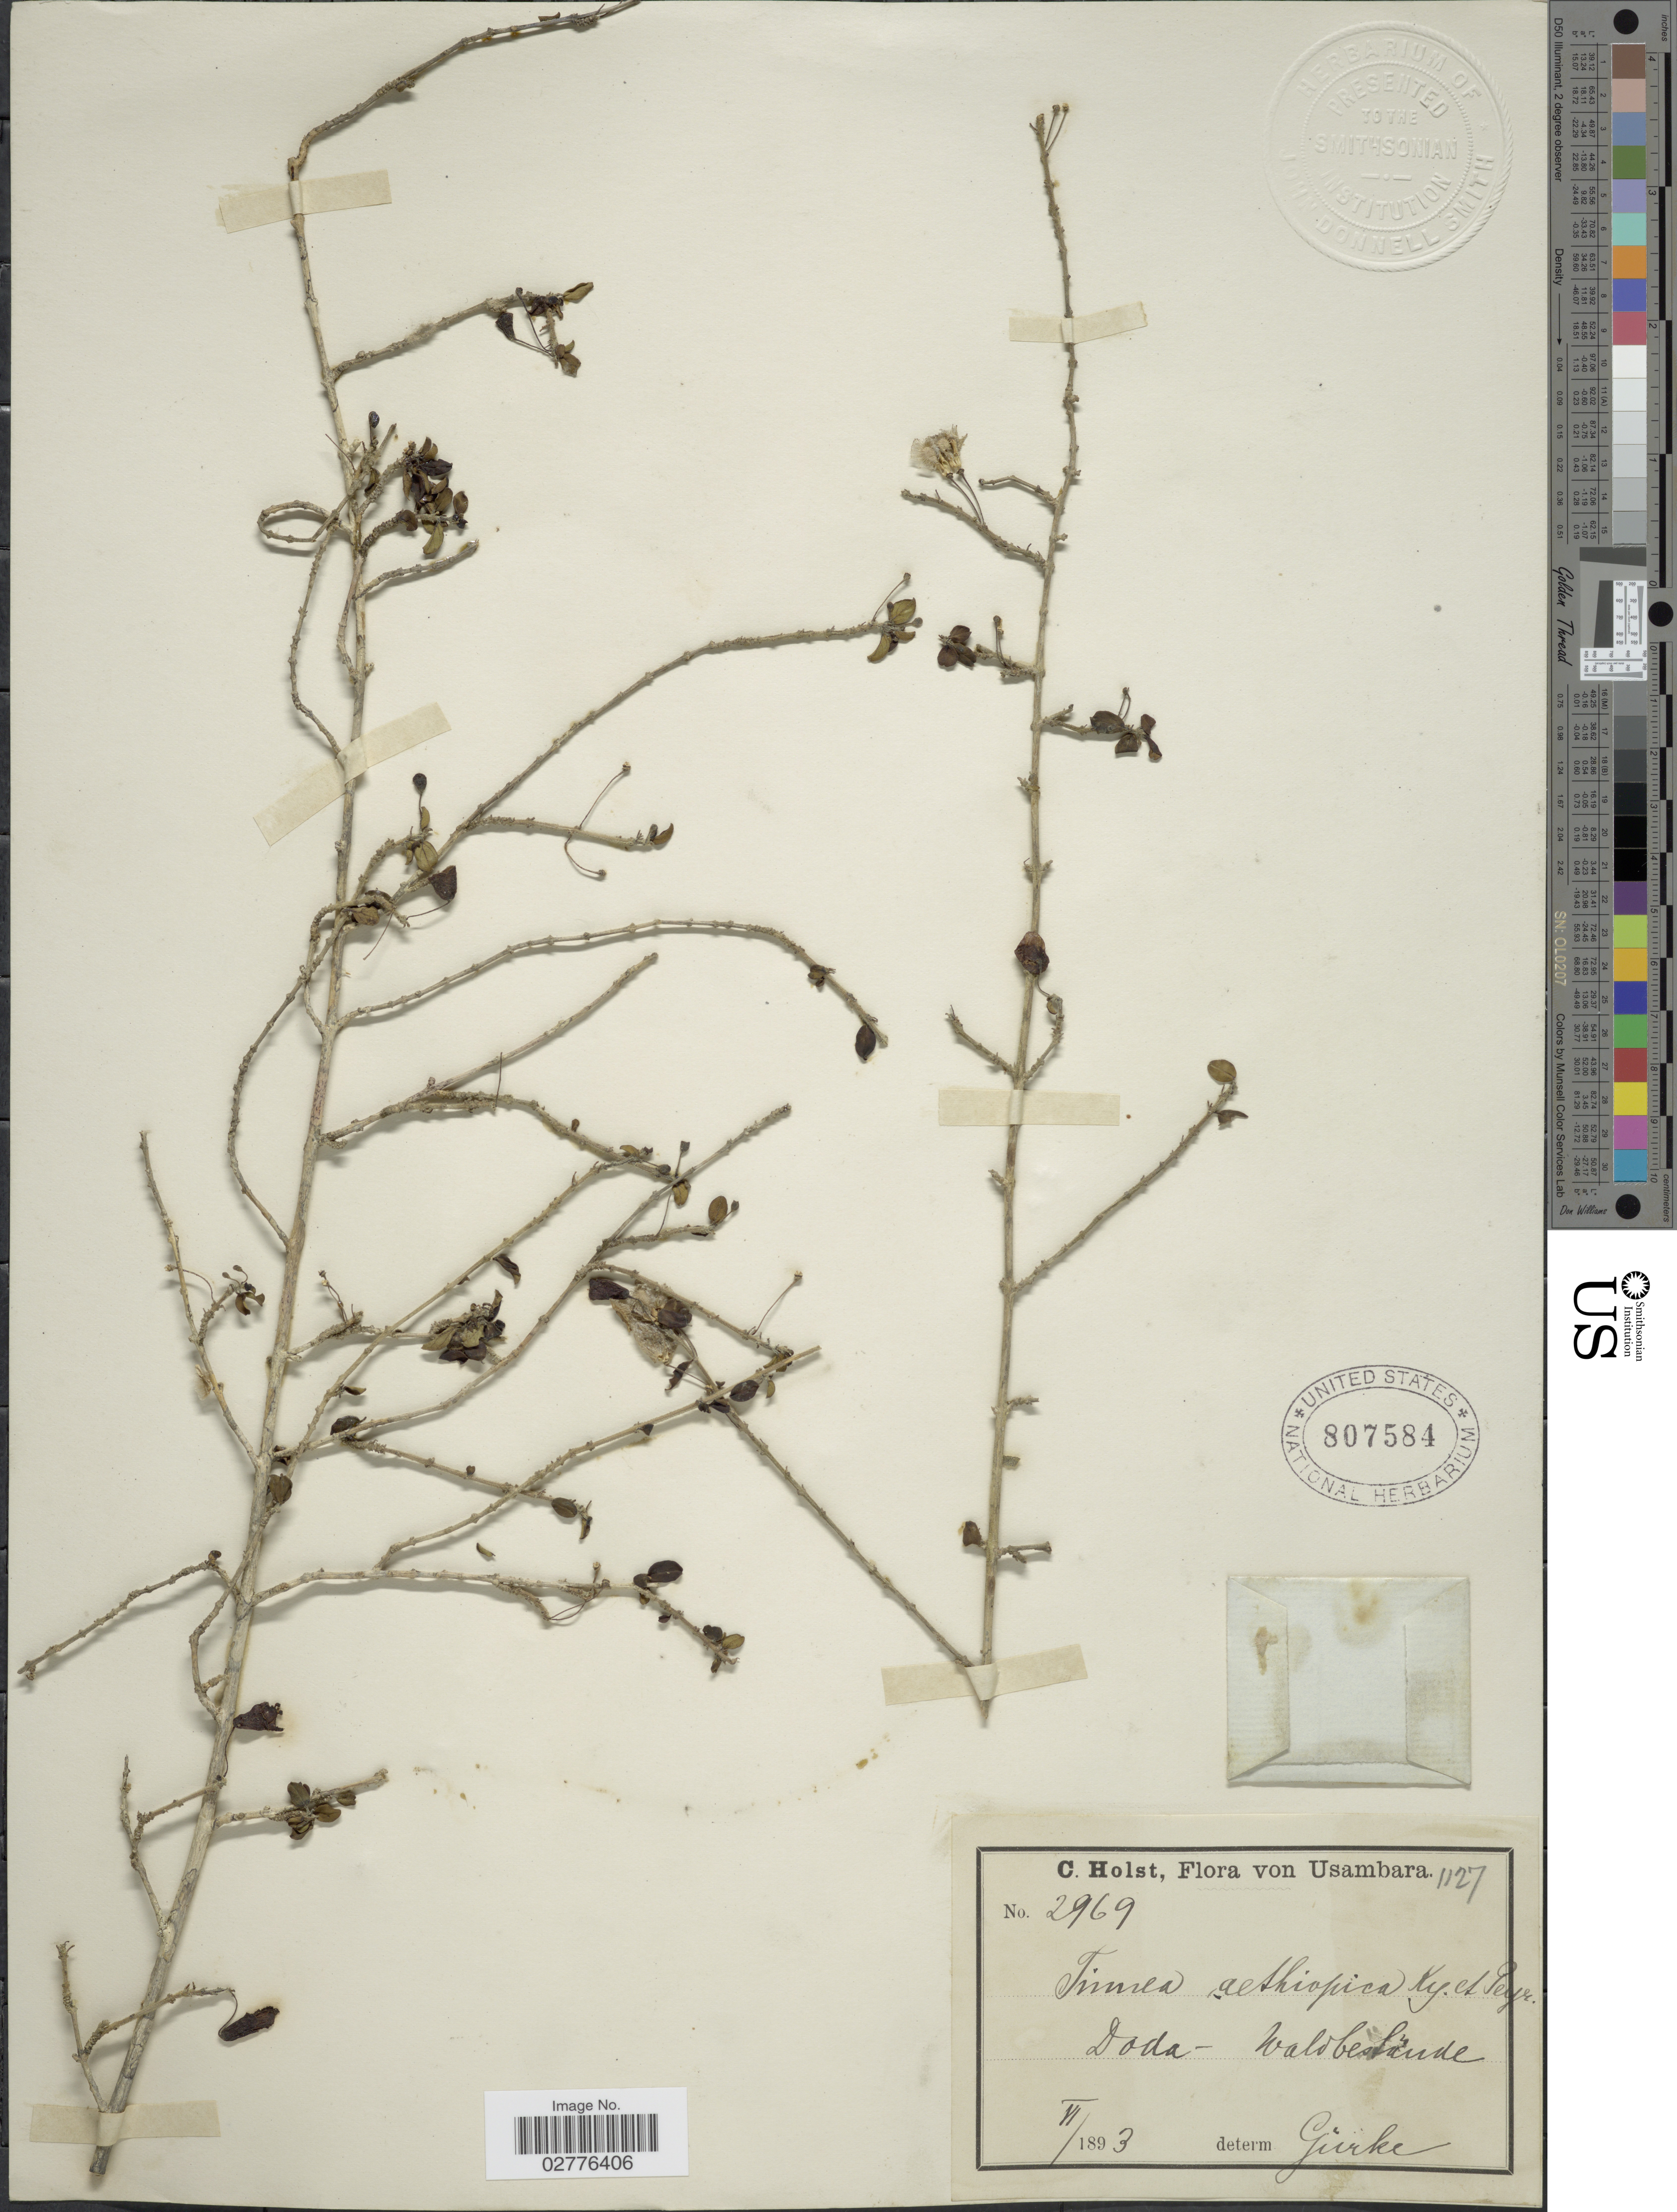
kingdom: Plantae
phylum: Tracheophyta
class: Magnoliopsida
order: Lamiales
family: Lamiaceae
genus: Tinnea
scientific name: Tinnea aethiopica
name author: Kotschy ex Hook. f.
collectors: C. H. Holst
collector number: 2969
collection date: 1893-06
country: Tanzania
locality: Usambara. Doda.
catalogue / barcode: US 807584